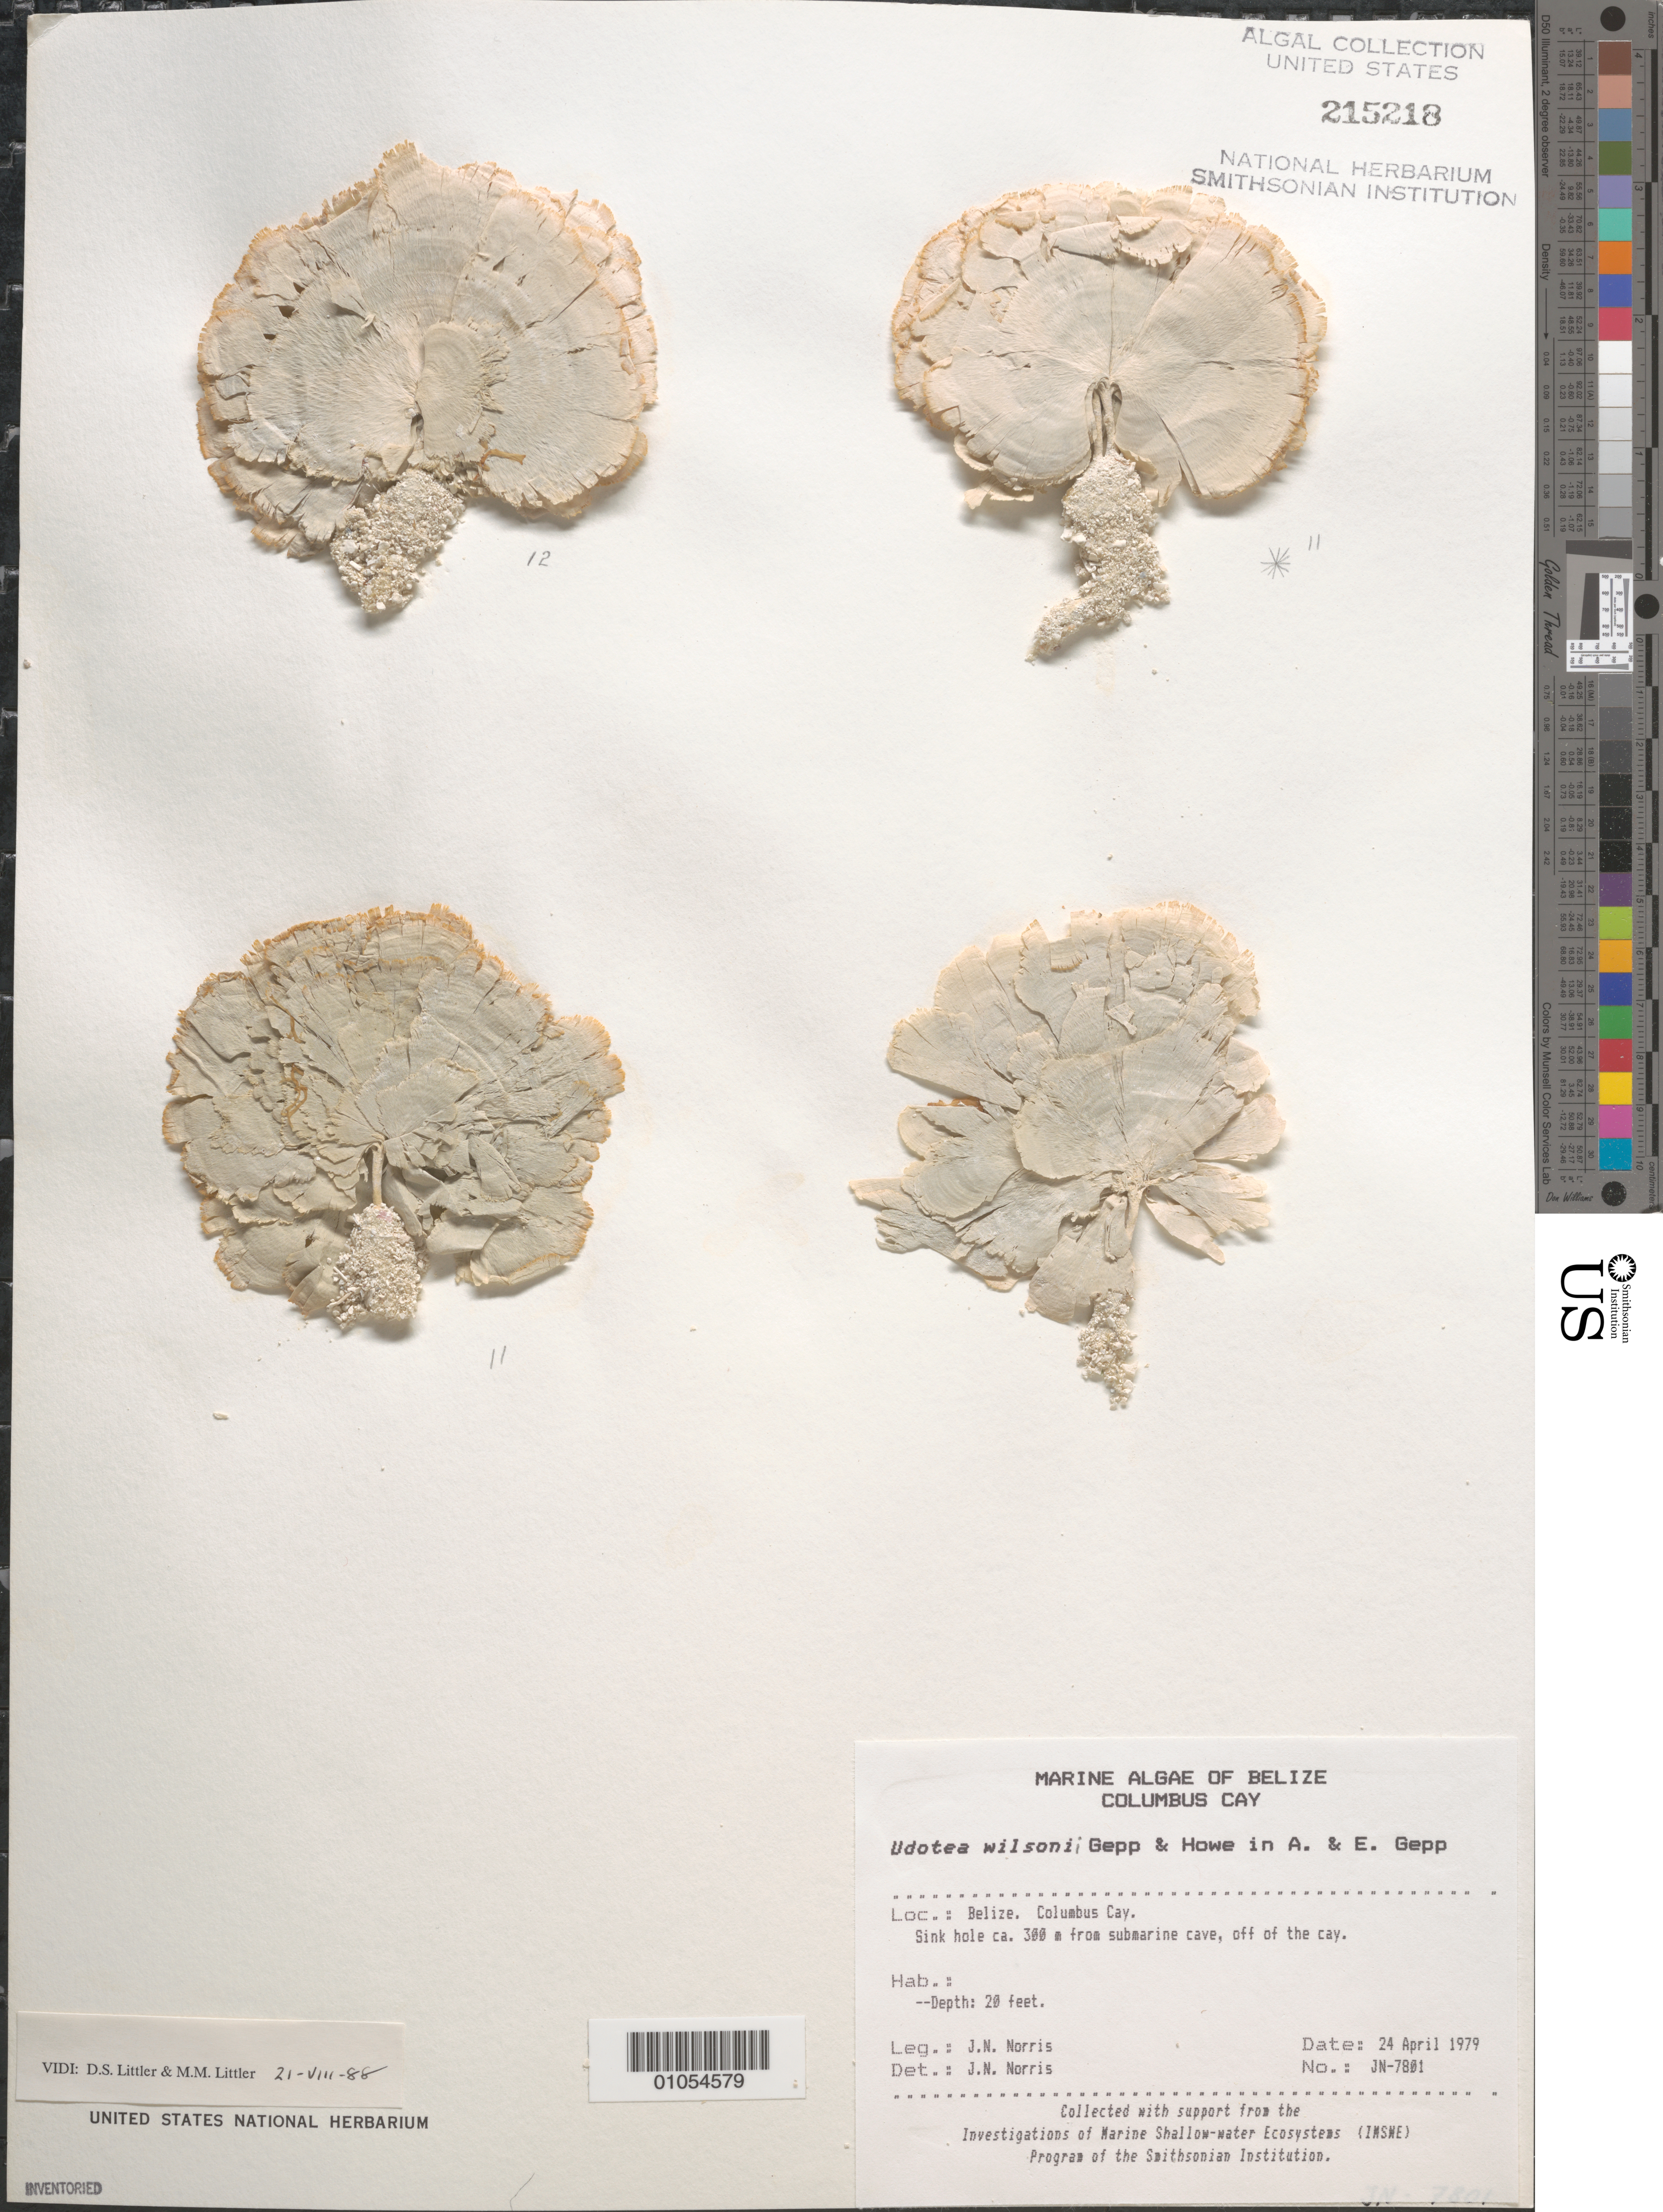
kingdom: Plantae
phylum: Chlorophyta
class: Ulvophyceae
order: Bryopsidales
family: Udoteaceae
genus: Udotea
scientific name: Udotea wilsonii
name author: A. Gepp et al. in A. Gepp & E. Gepp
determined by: Norris, James N.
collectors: J. N. Norris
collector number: JN-7801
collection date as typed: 24 Apr 1979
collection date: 1979-04-24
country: Belize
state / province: Stann Creek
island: Columbus Cay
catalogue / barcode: US 215218